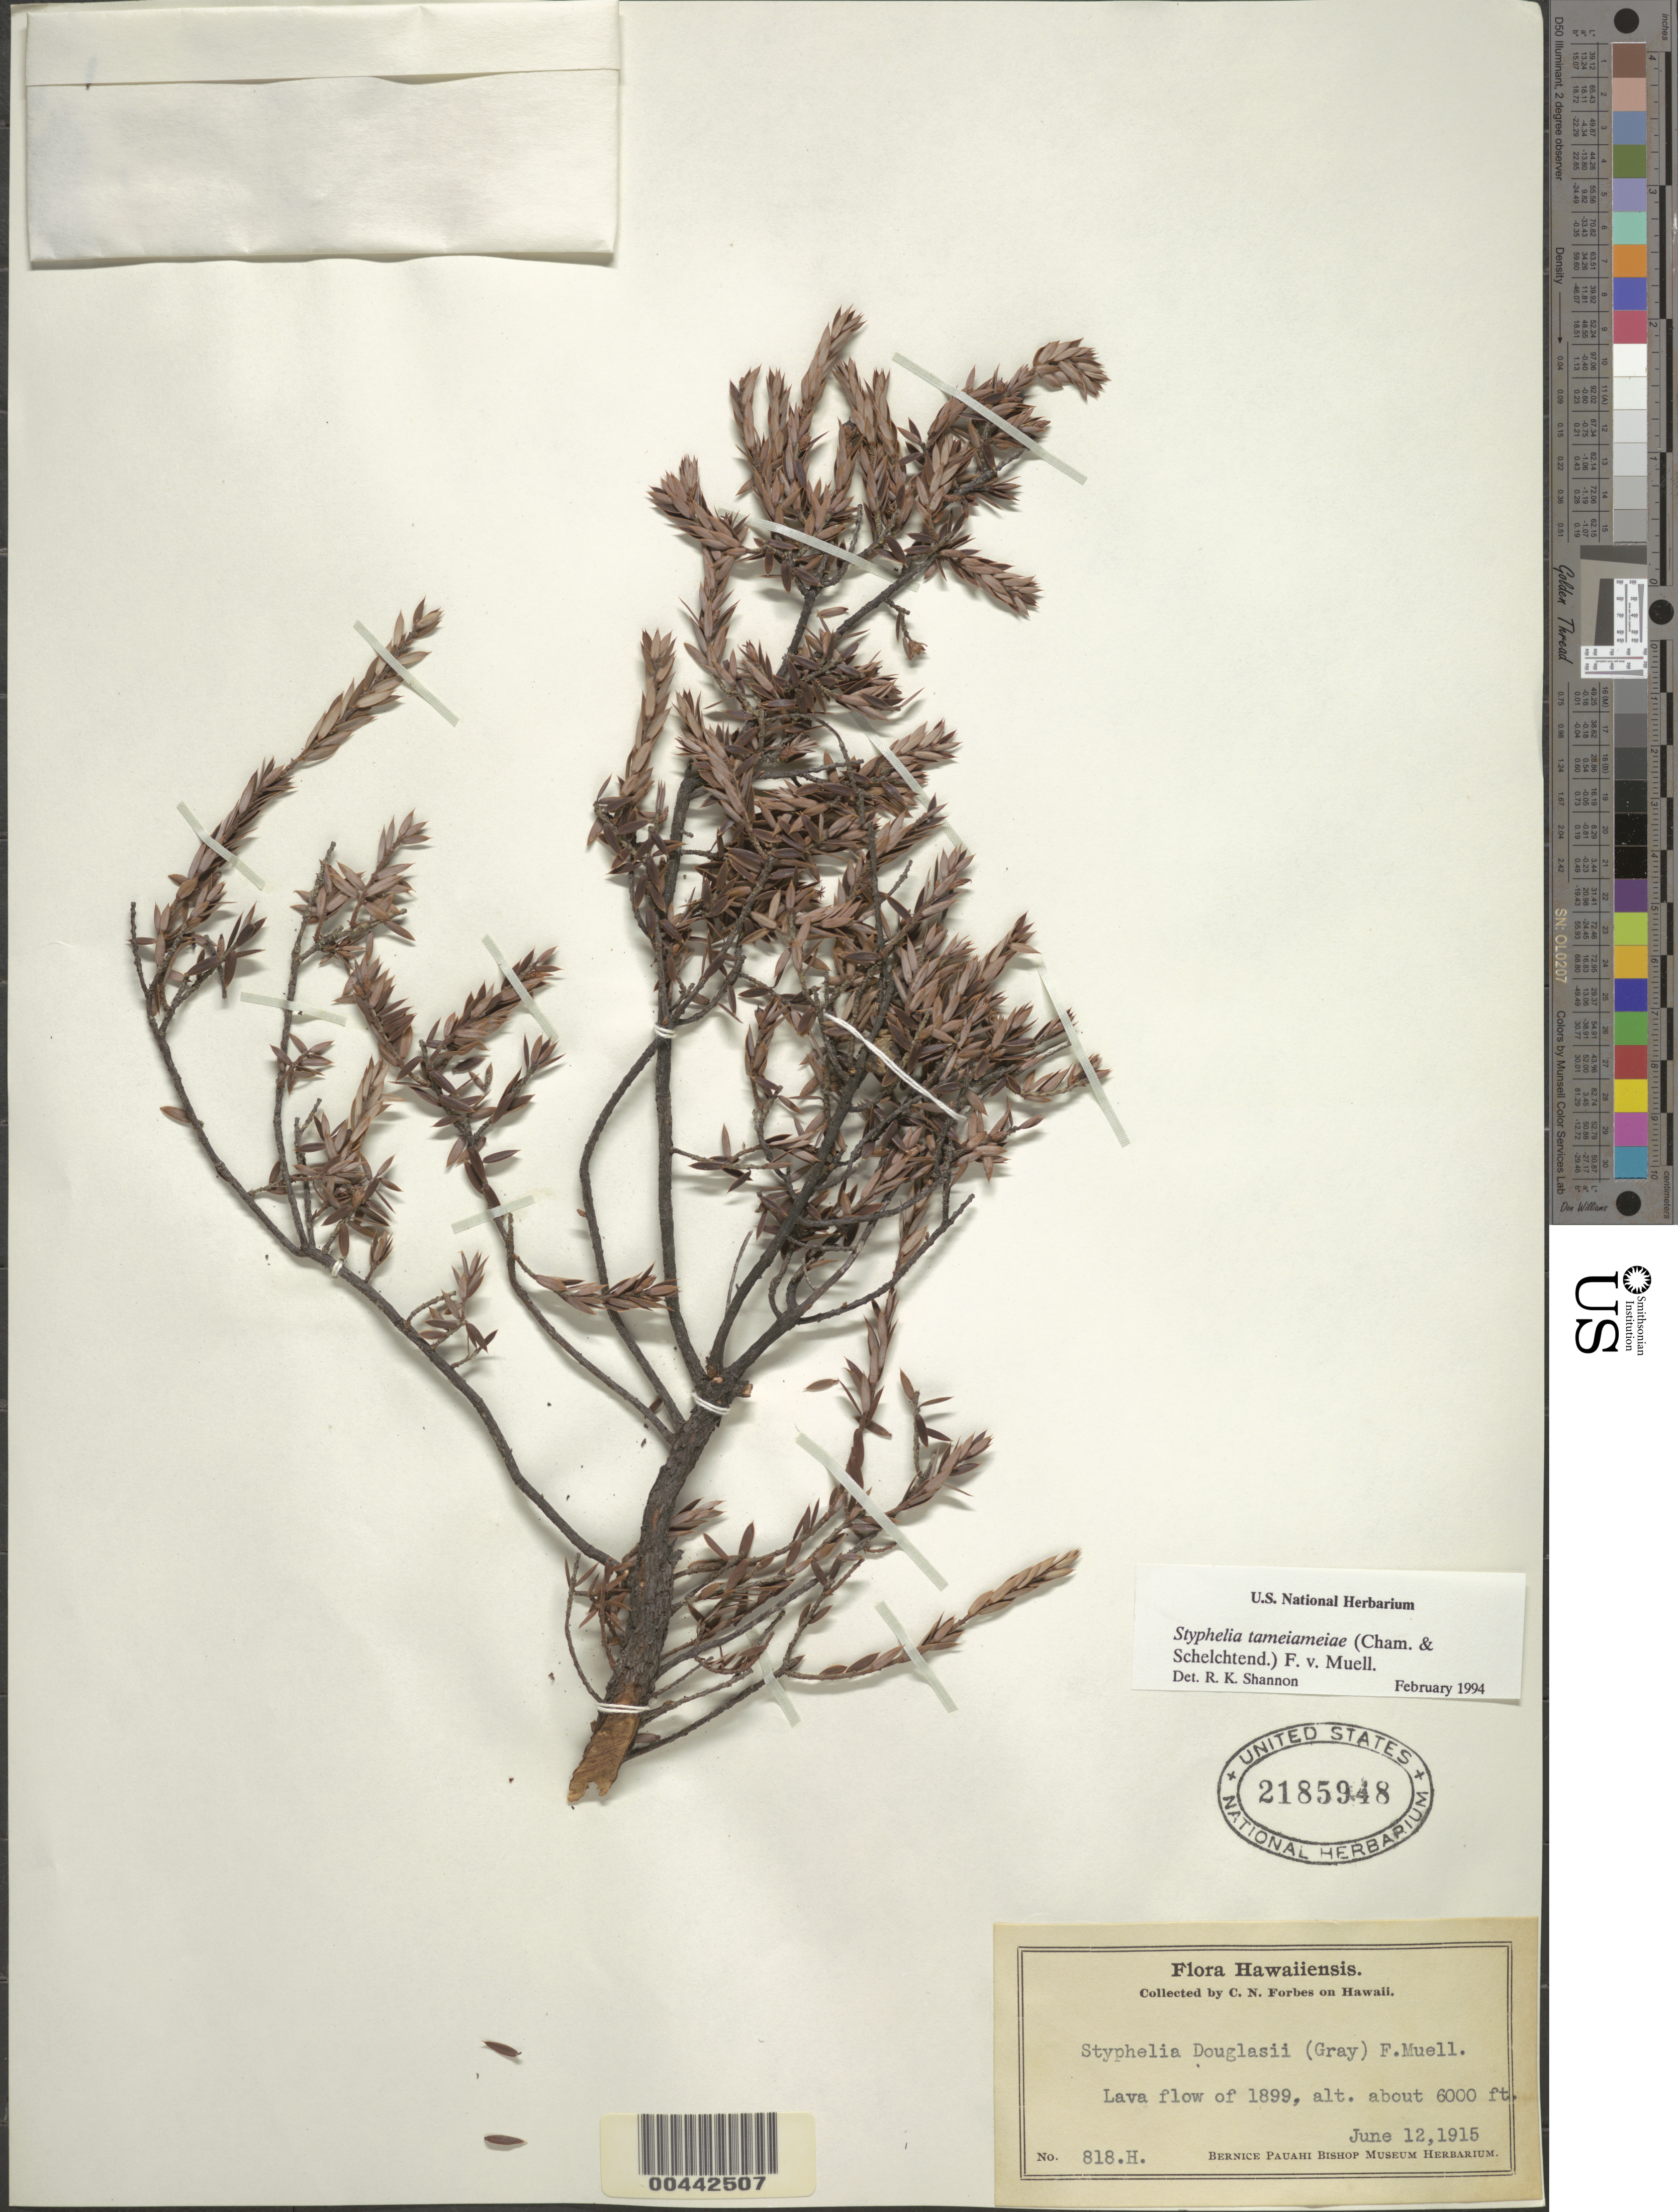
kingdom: Plantae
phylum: Tracheophyta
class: Magnoliopsida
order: Ericales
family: Ericaceae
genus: Leptecophylla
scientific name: Leptecophylla tameiameiae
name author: (Cham. & Schltdl.) C.M. Weiller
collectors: C. N. Forbes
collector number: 818.H.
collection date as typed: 12 Jun 1915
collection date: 1915-06-12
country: United States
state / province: Hawaii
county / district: Hawaii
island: Hawaii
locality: Lava flow of 1899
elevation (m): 1829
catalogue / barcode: US 2185948